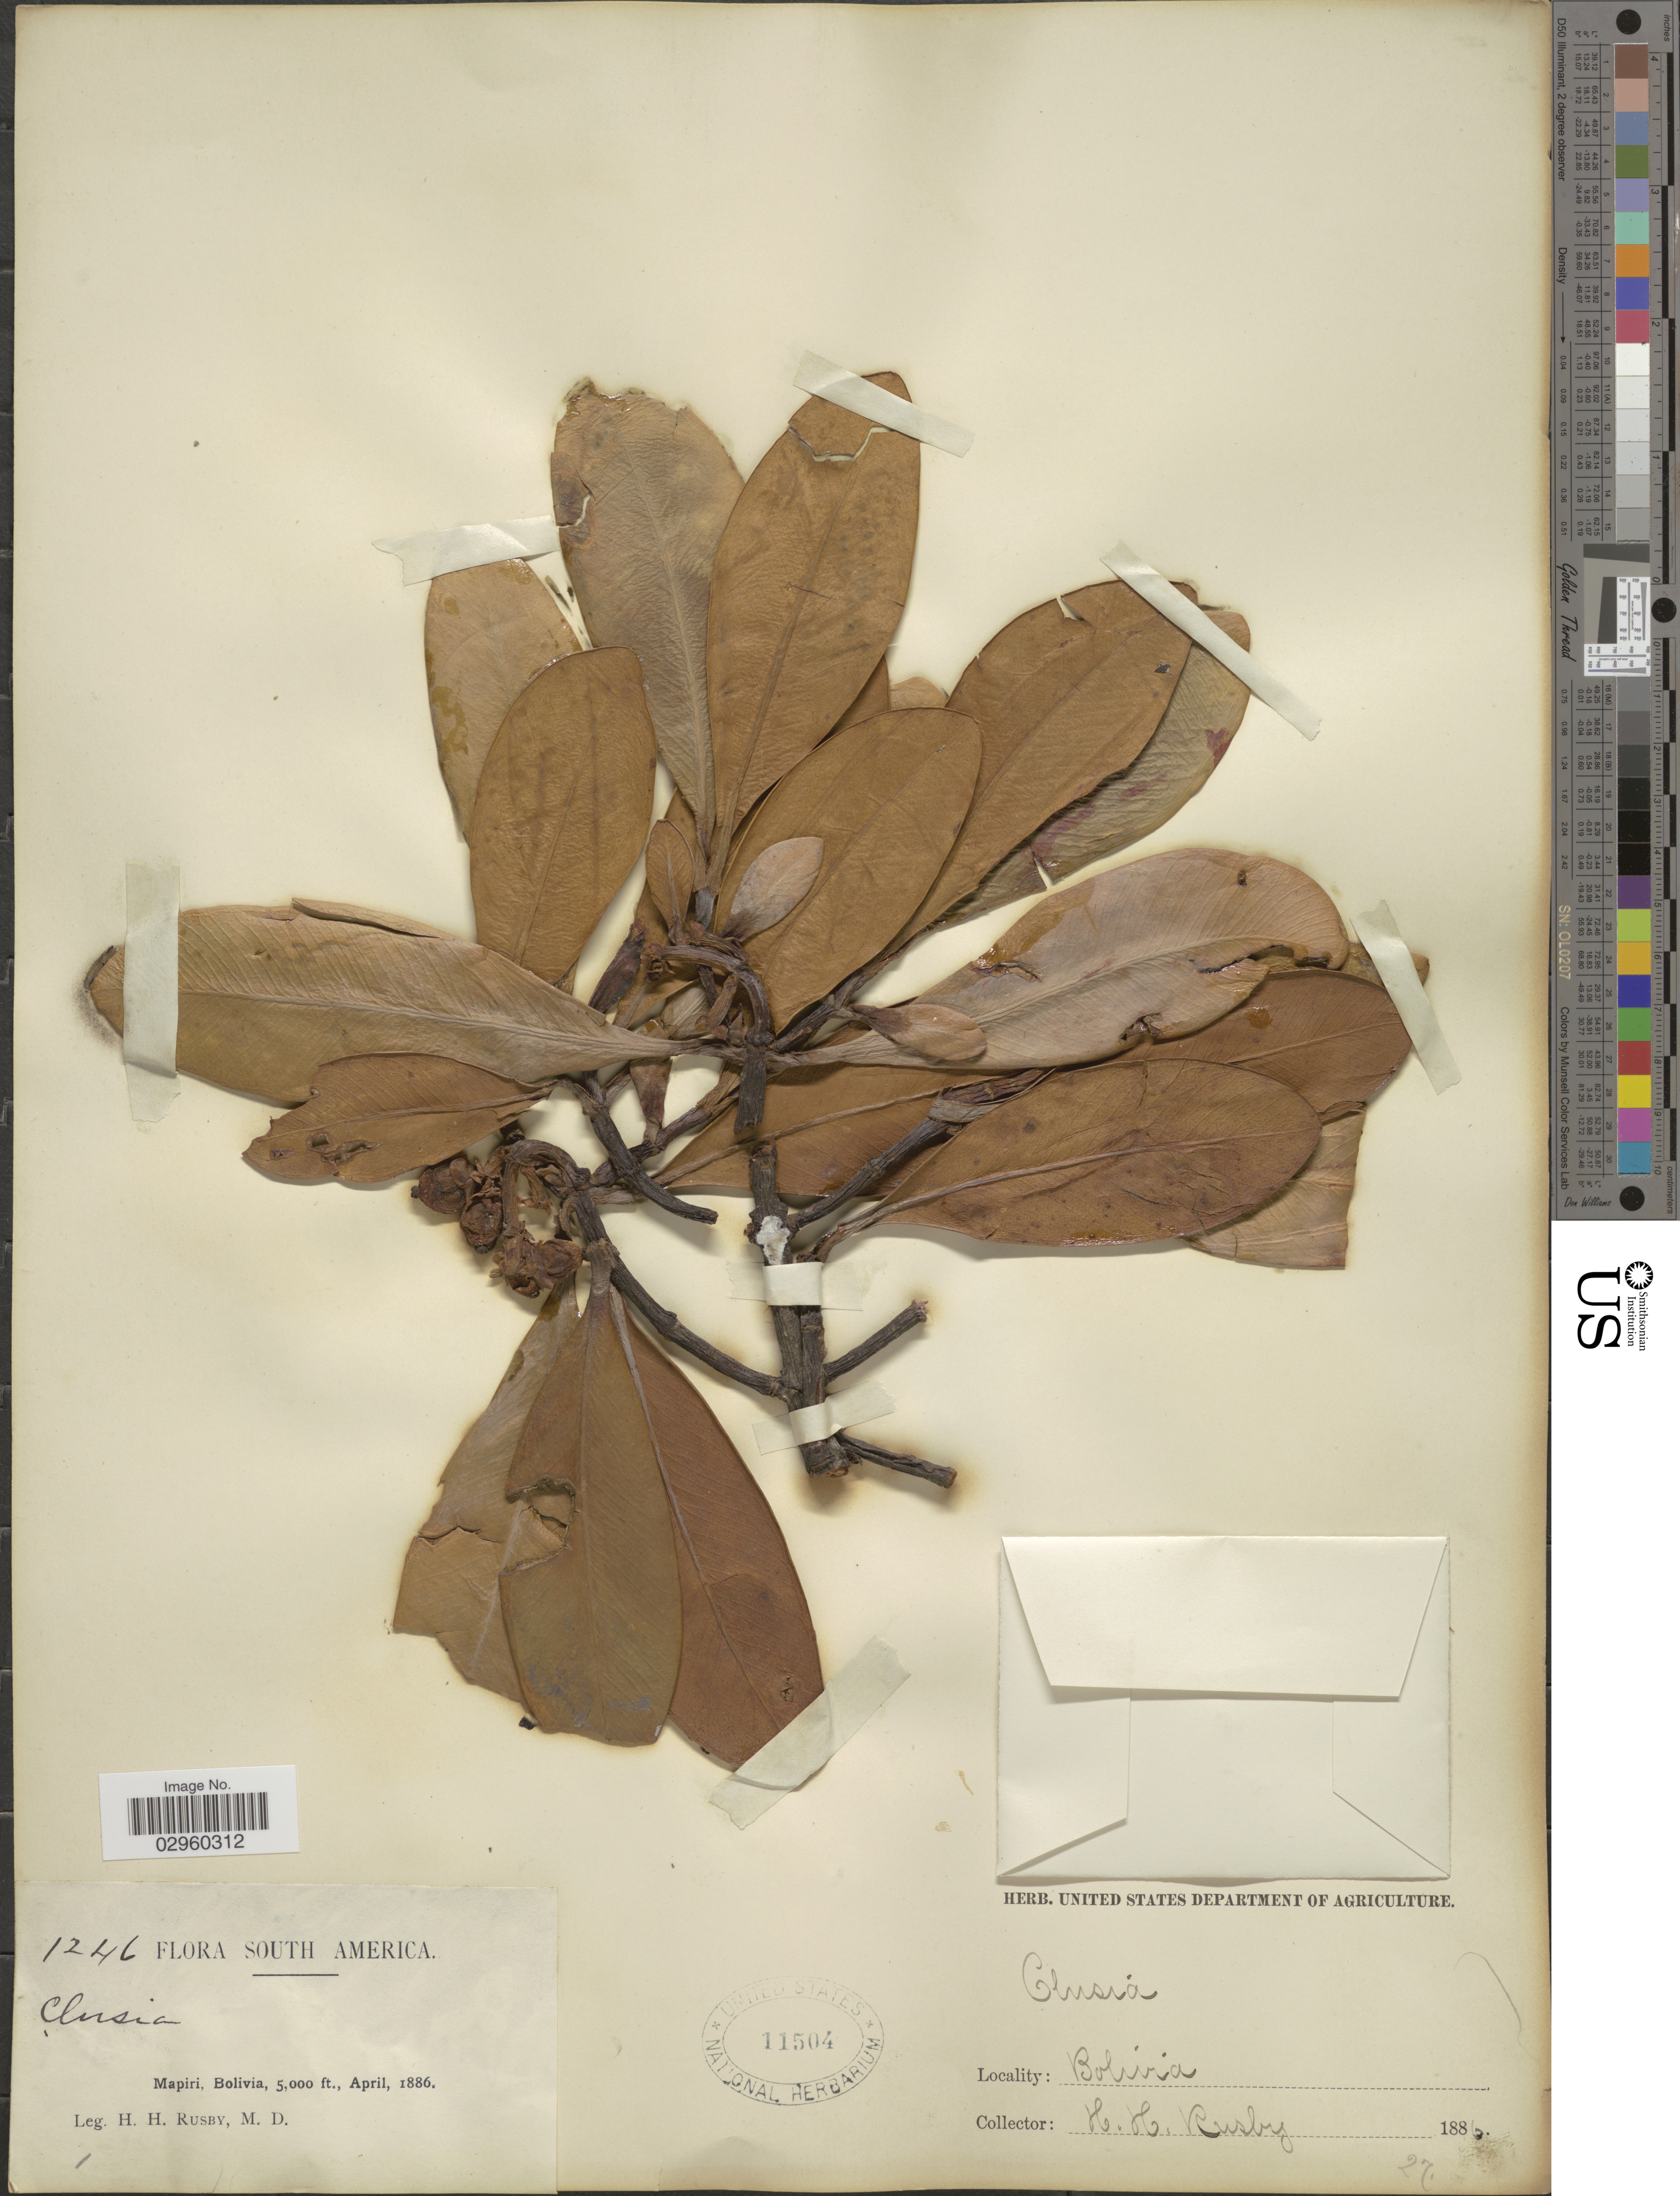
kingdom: Plantae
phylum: Tracheophyta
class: Magnoliopsida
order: Malpighiales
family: Clusiaceae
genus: Clusia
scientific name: Clusia sp.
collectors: H. H. Rusby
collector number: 1246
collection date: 1886-04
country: Bolivia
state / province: La Páz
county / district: Larecaja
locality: Mapiri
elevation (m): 1524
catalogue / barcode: US 11504